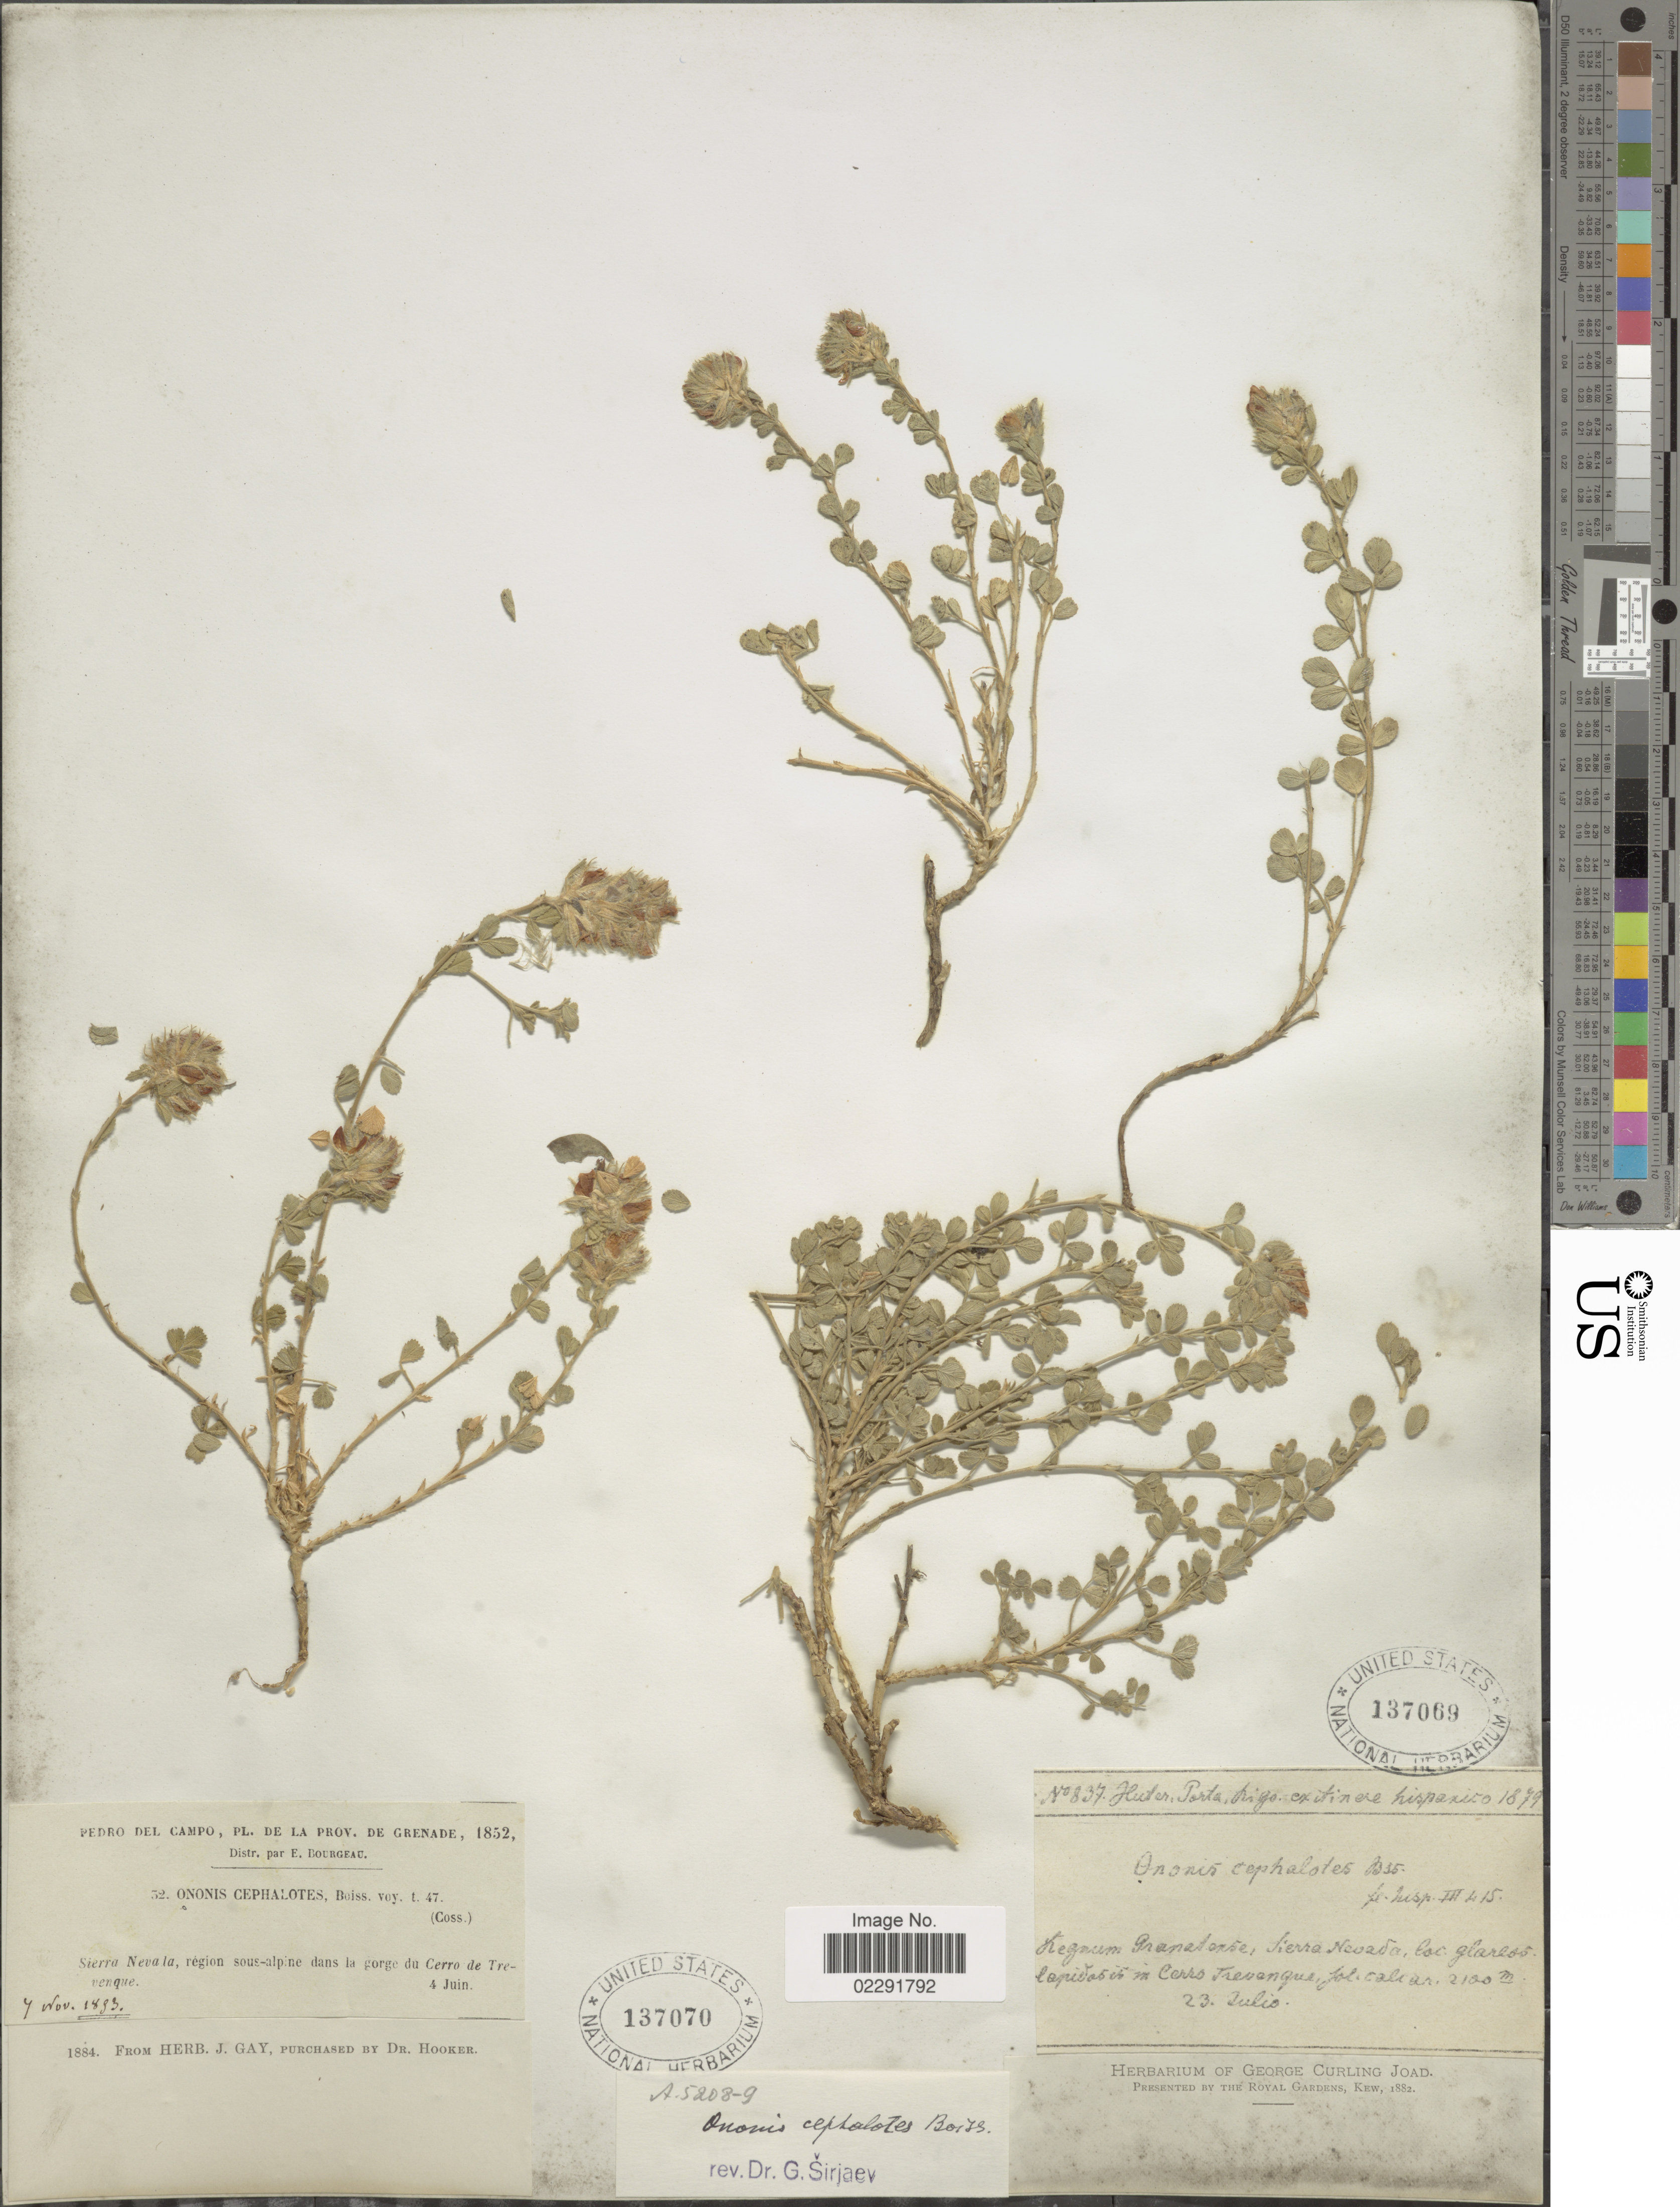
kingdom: Plantae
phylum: Tracheophyta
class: Magnoliopsida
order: Fabales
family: Fabaceae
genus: Ononis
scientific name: Ononis cephalotes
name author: Boiss.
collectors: E. Bourgeau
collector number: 52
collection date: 1852-06-04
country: Spain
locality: Pedro del Campo, pl. de La Prov. de Grenade, Sierra Nevala, region sous-alpine dans la gorge du Cerro de Trevenque.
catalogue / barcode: US 137070